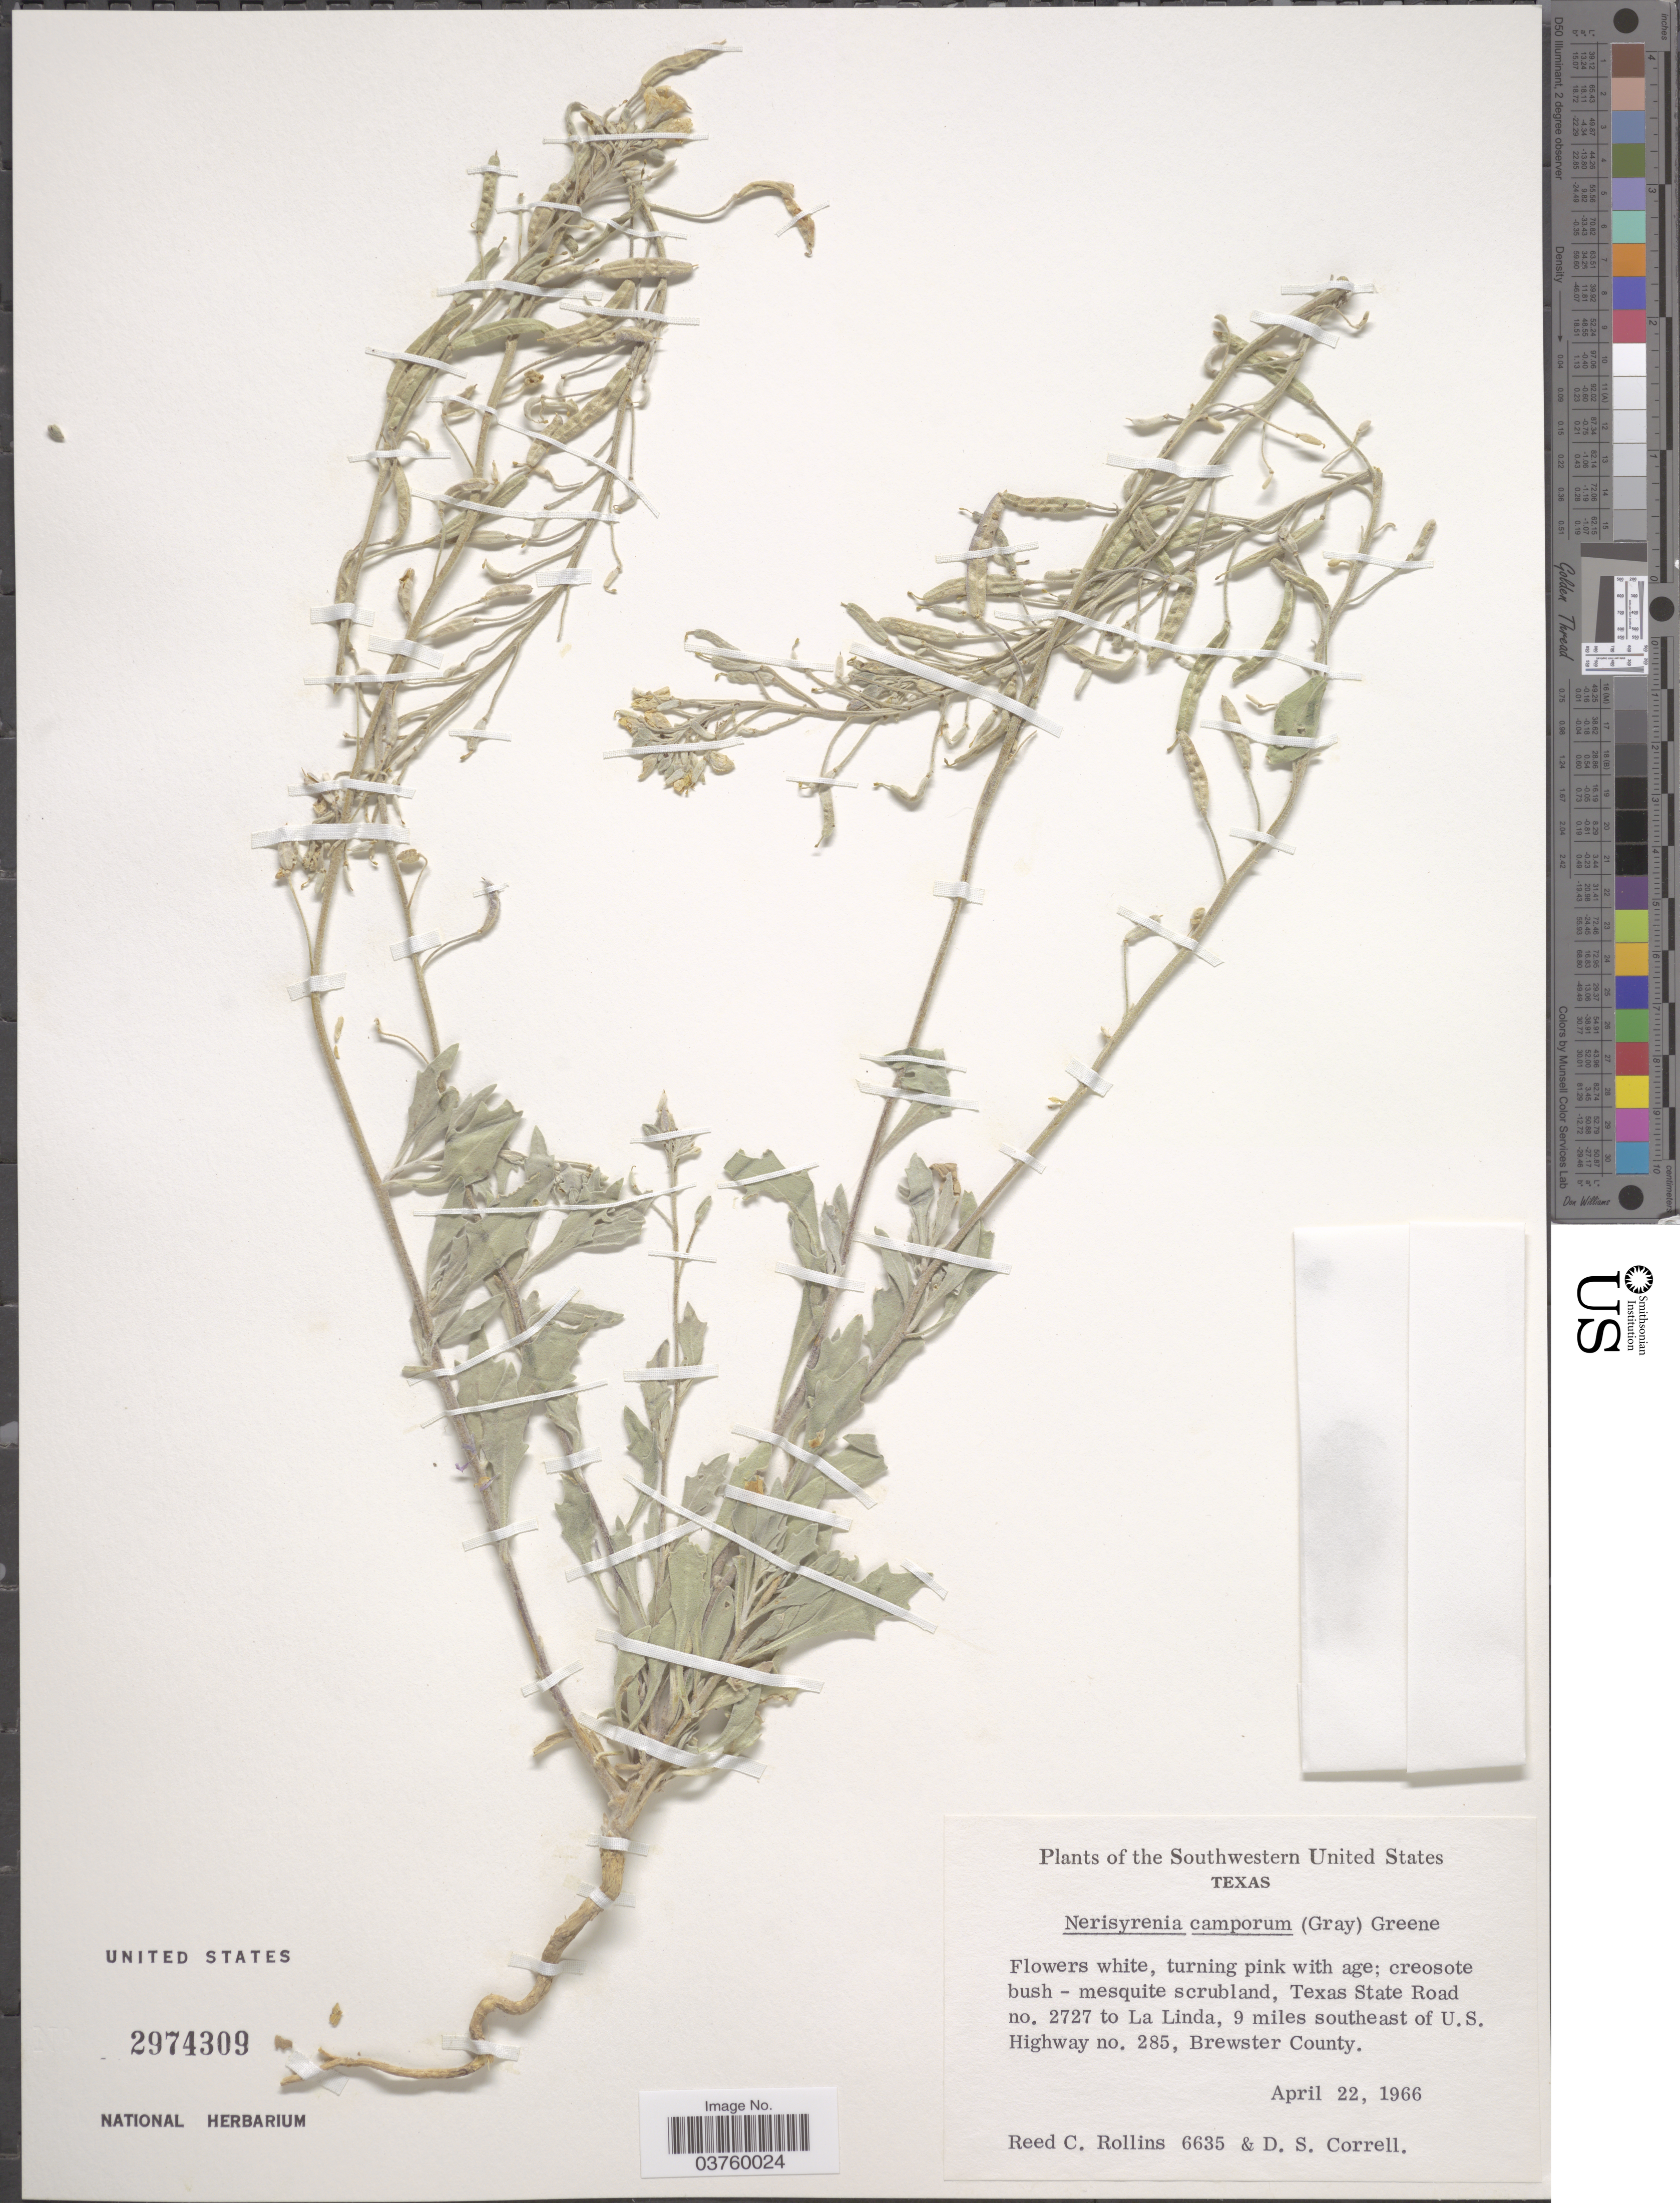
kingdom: Plantae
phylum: Tracheophyta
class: Magnoliopsida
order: Brassicales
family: Brassicaceae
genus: Nerisyrenia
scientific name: Nerisyrenia camporum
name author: (A. Gray) Greene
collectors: R. C. Rollins & D. S. Correll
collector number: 6635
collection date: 1966-04-22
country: United States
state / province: Texas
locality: The Southwestern United States. Texas State Road no. 2727 to La Linda, 9 miles southeast of U. S. Highway no. 285, Brewster County.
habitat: mesquite scrubland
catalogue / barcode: US 2974309